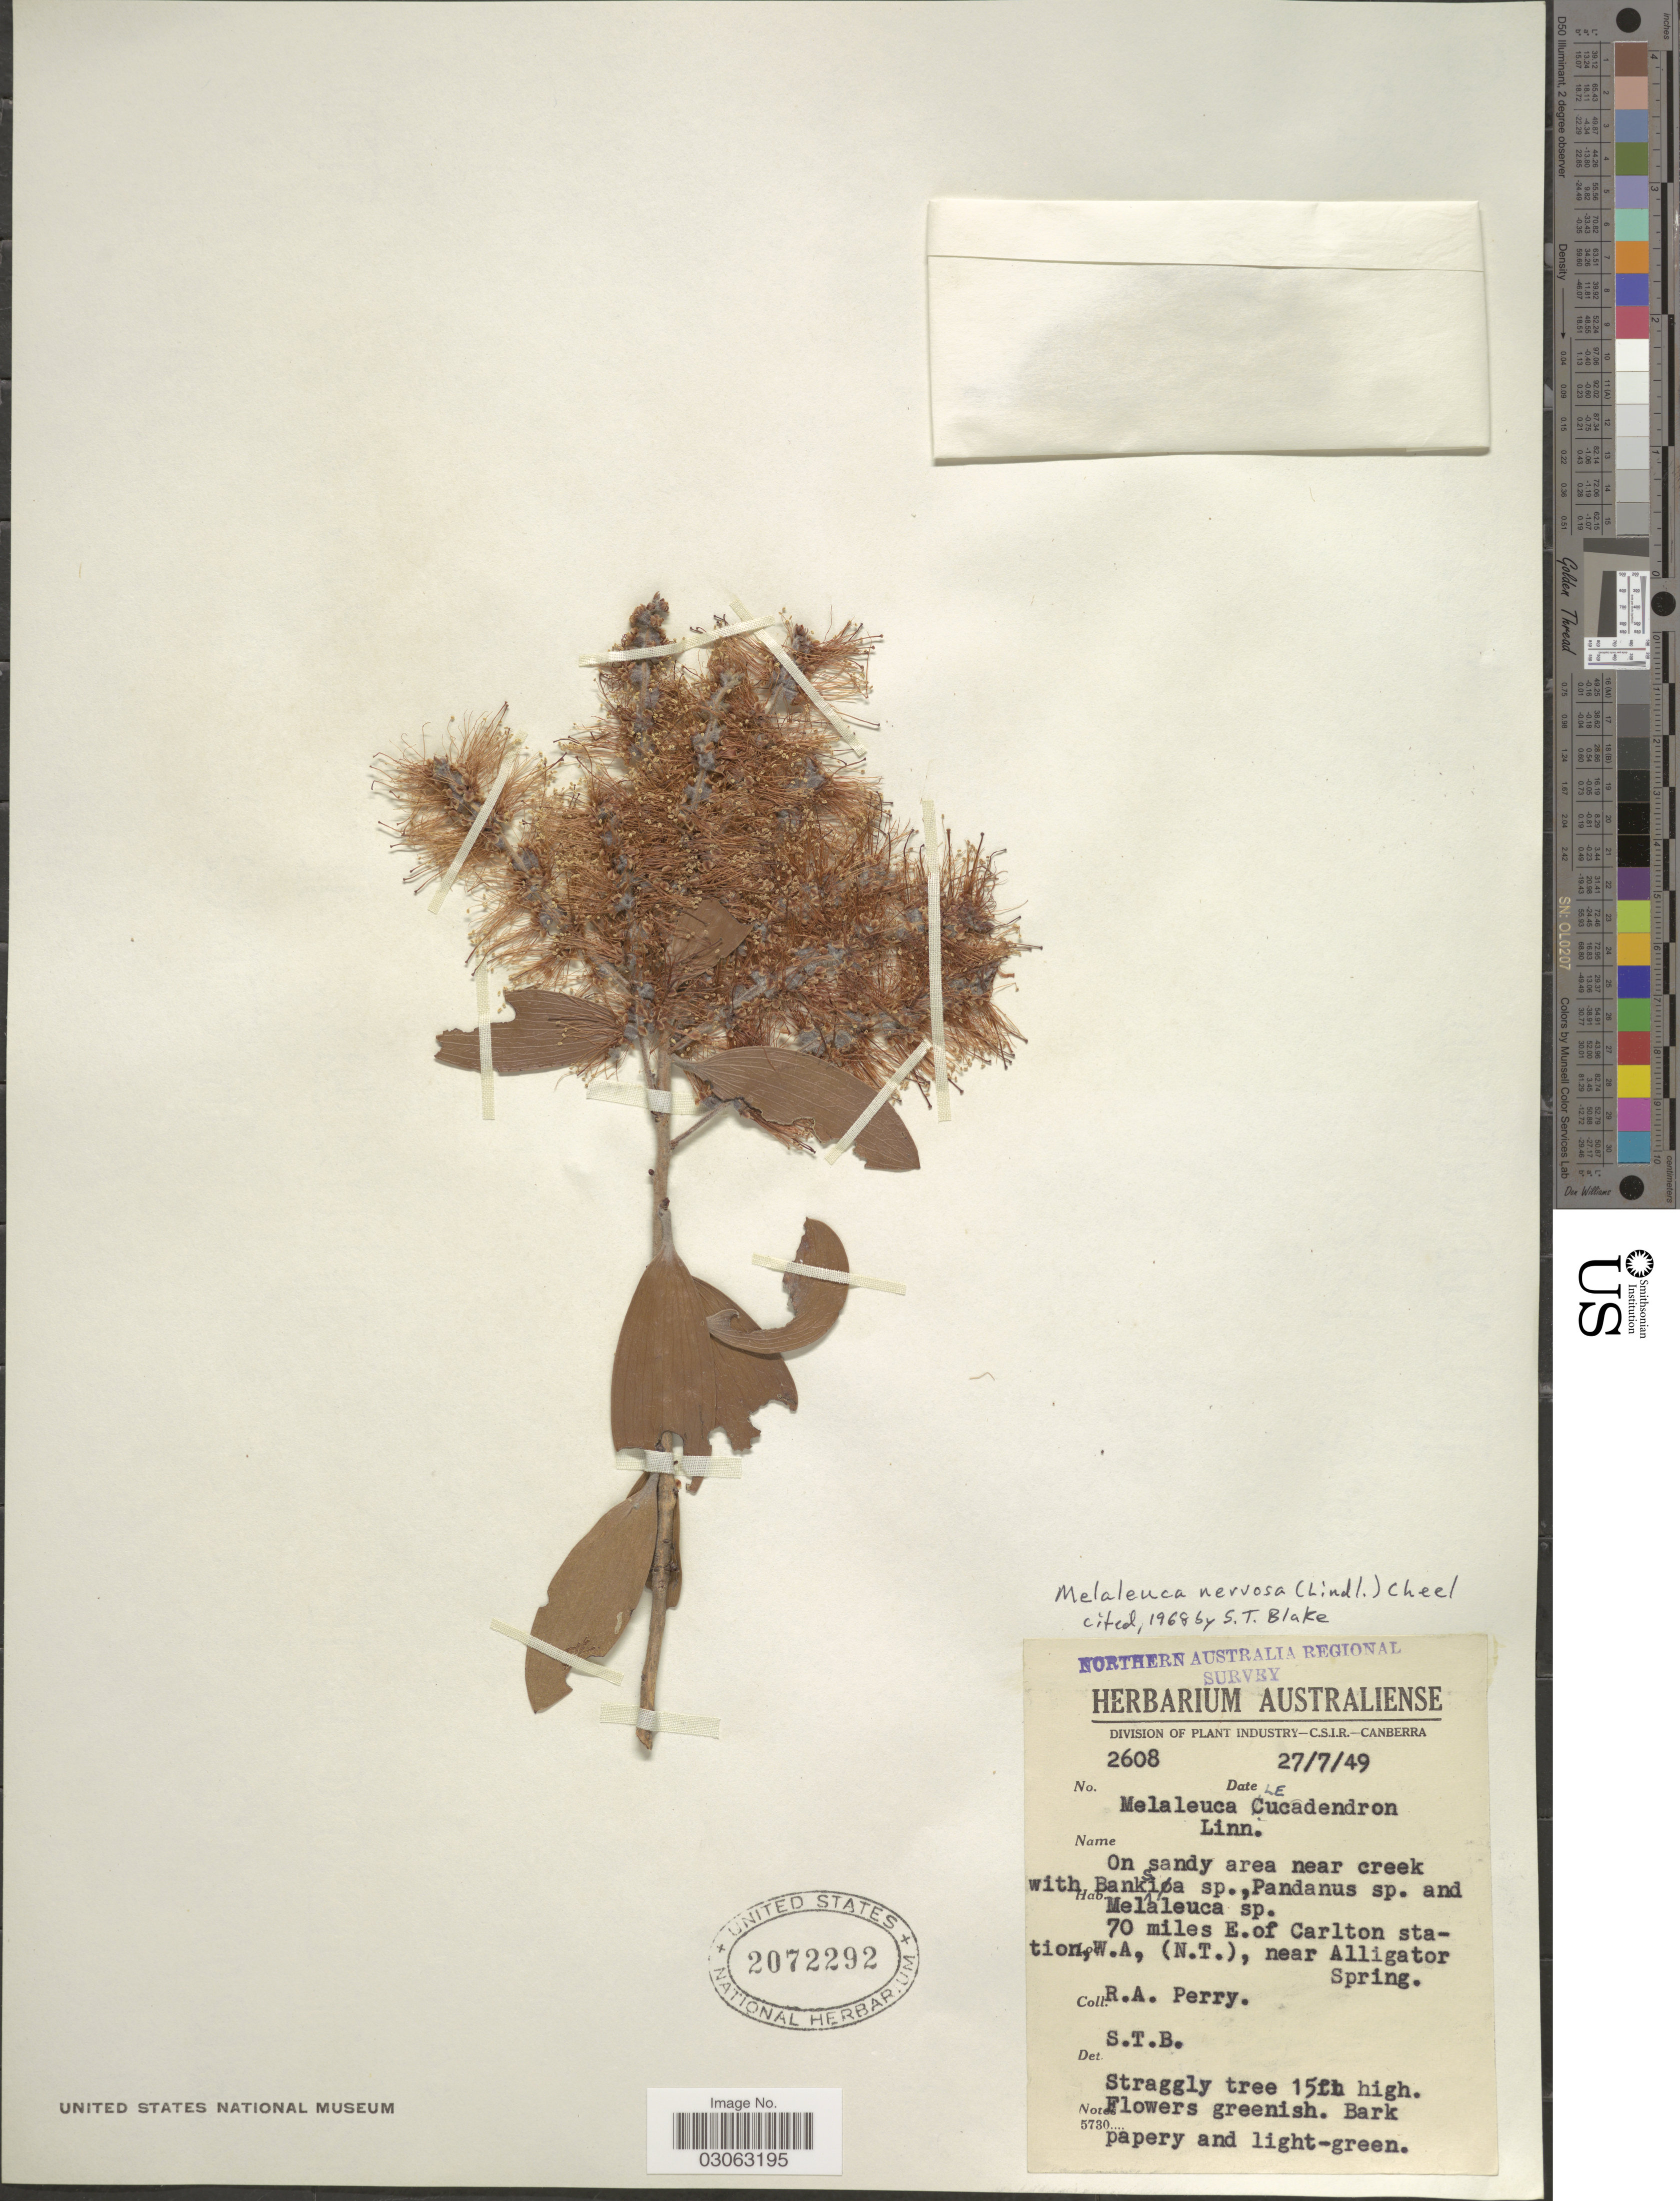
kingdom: Plantae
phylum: Tracheophyta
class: Magnoliopsida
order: Myrtales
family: Myrtaceae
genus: Melaleuca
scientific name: Melaleuca nervosa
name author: (Lindl.) Cheel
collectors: Perry, R. A.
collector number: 2608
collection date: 1949-07-27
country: Australia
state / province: Western Australia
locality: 70 miles E. of Carlton station, W. A. (N. T.), near Alligator Spring.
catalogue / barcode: US 2072292